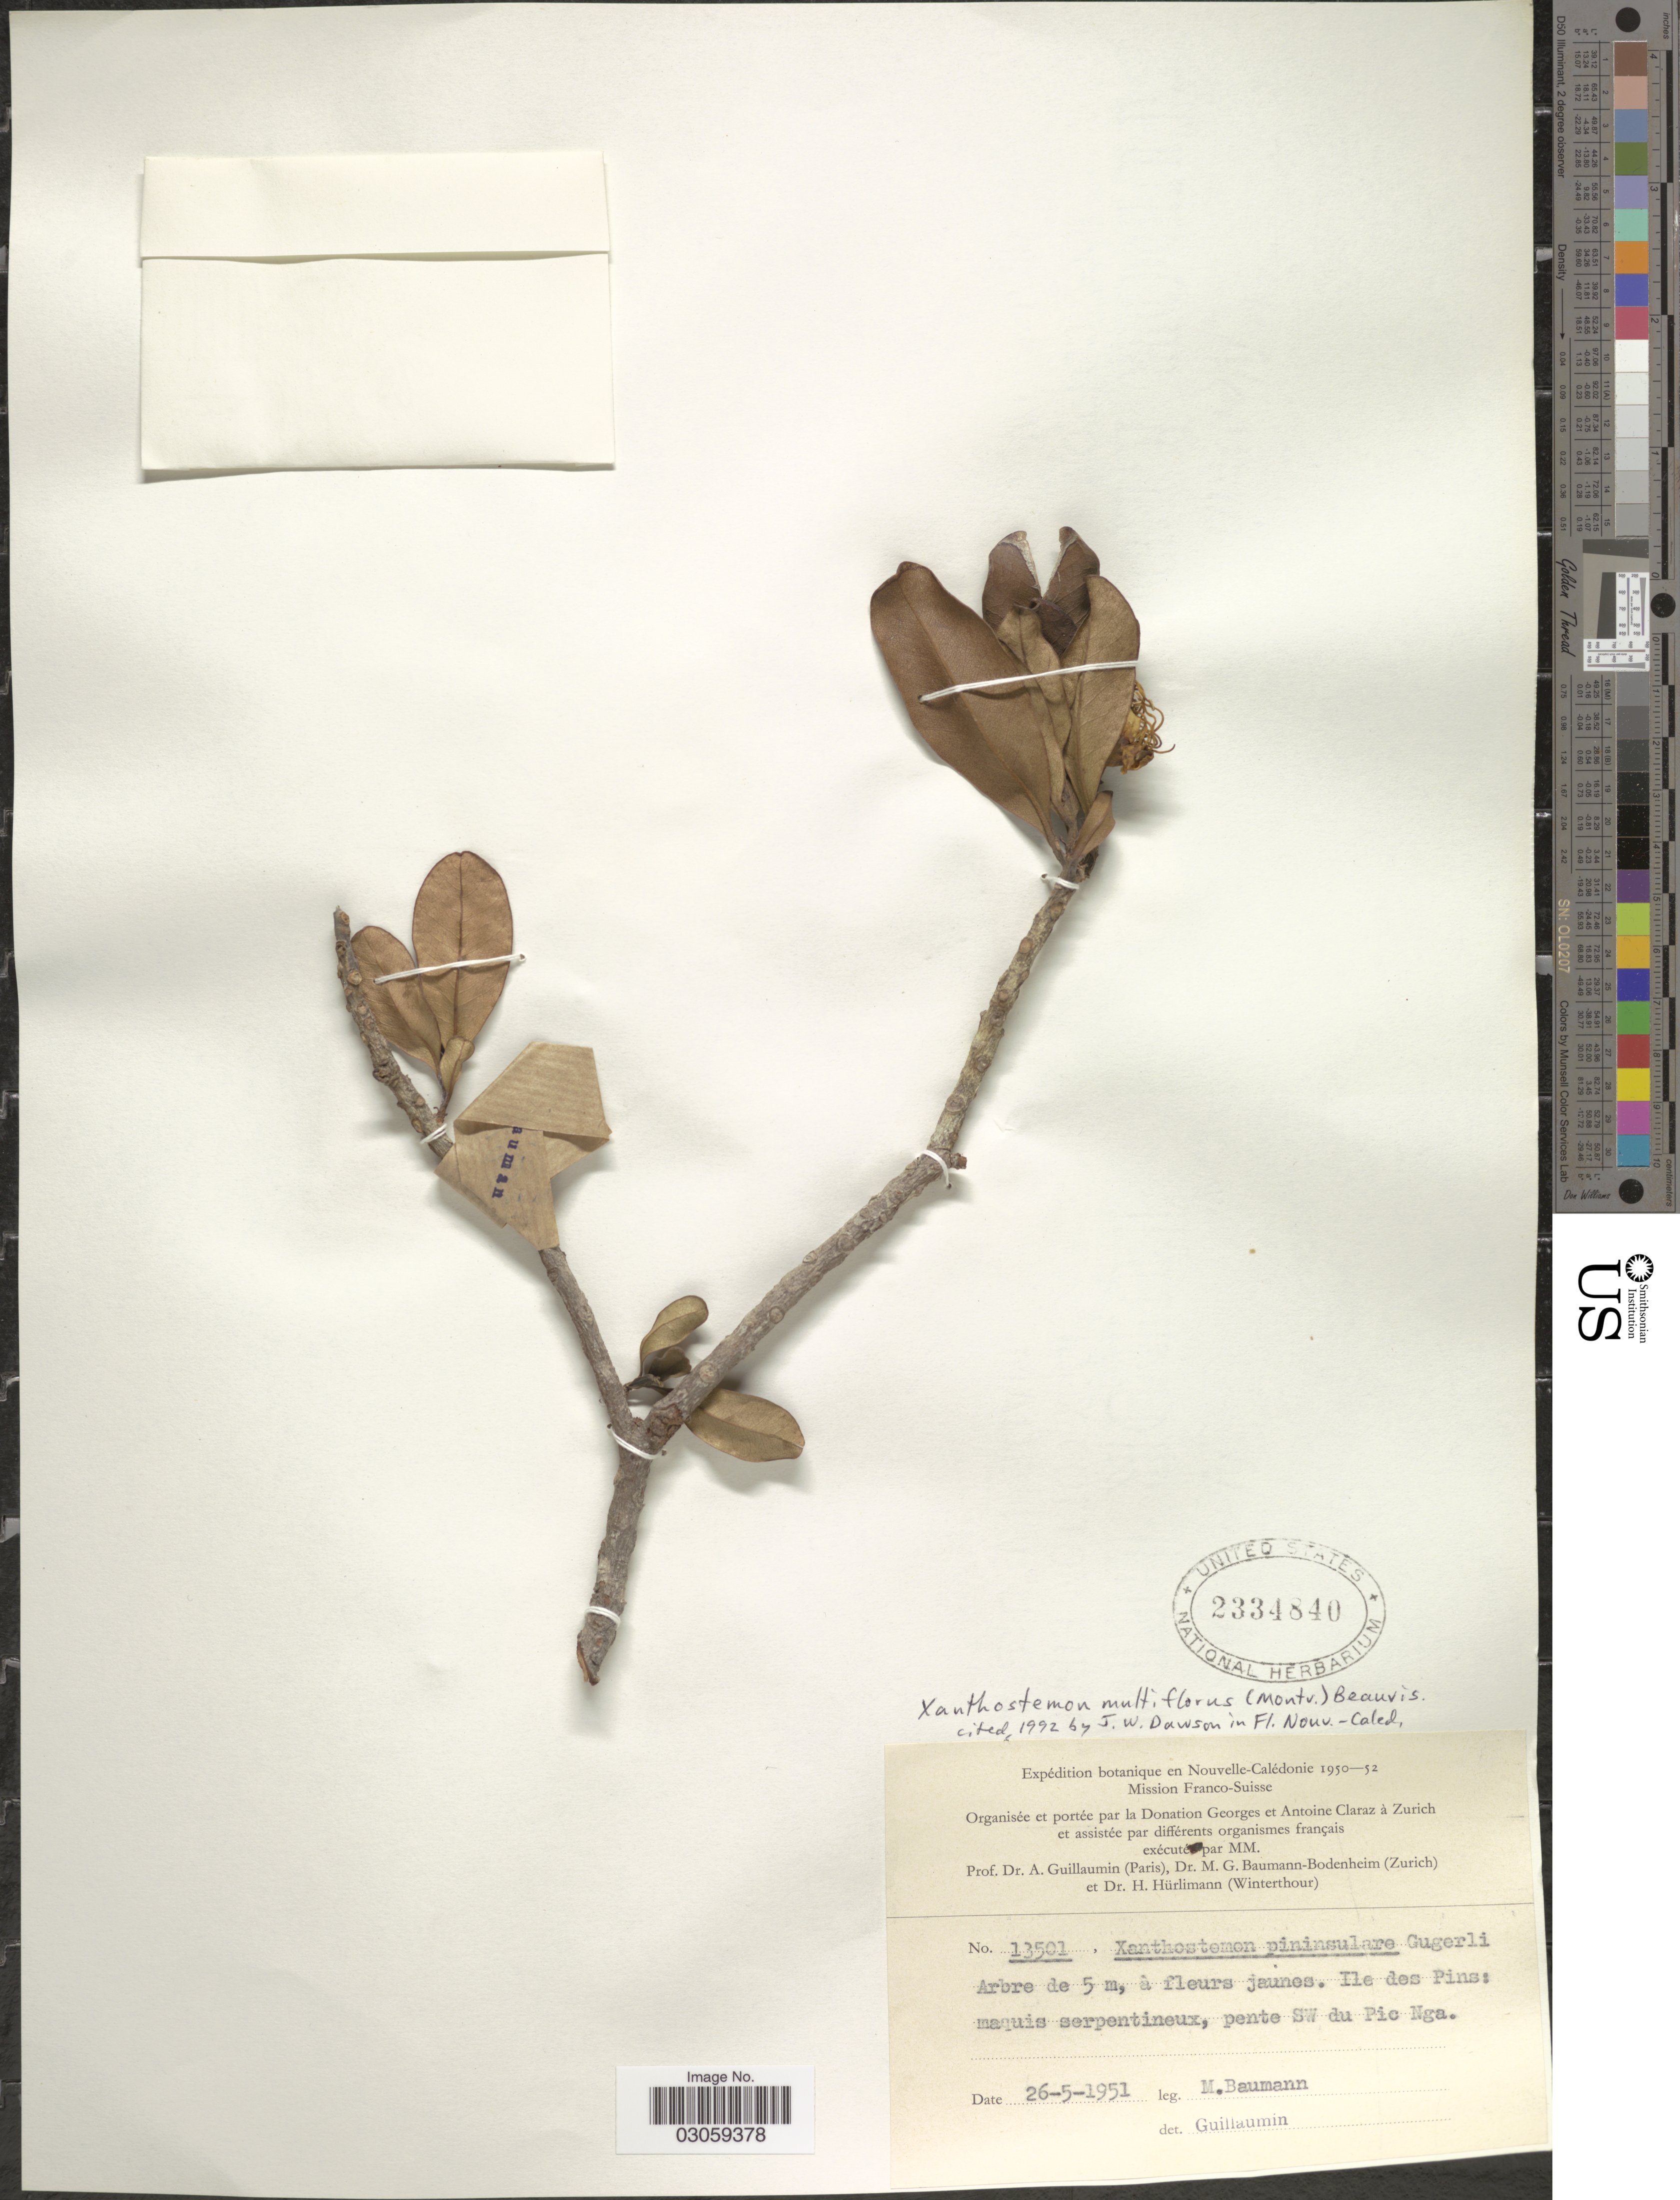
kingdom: Plantae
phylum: Tracheophyta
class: Magnoliopsida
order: Myrtales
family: Myrtaceae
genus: Xanthostemon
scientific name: Xanthostemon multiflorus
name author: (Montrouz.) Beauvis.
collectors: M. Baumann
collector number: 13501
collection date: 1951-05-26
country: New Caledonia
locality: En Nouvelle-Calédonie. Ile des Pins: maquis serpentineux, pente SW du Pic Nga.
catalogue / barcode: US 2334840